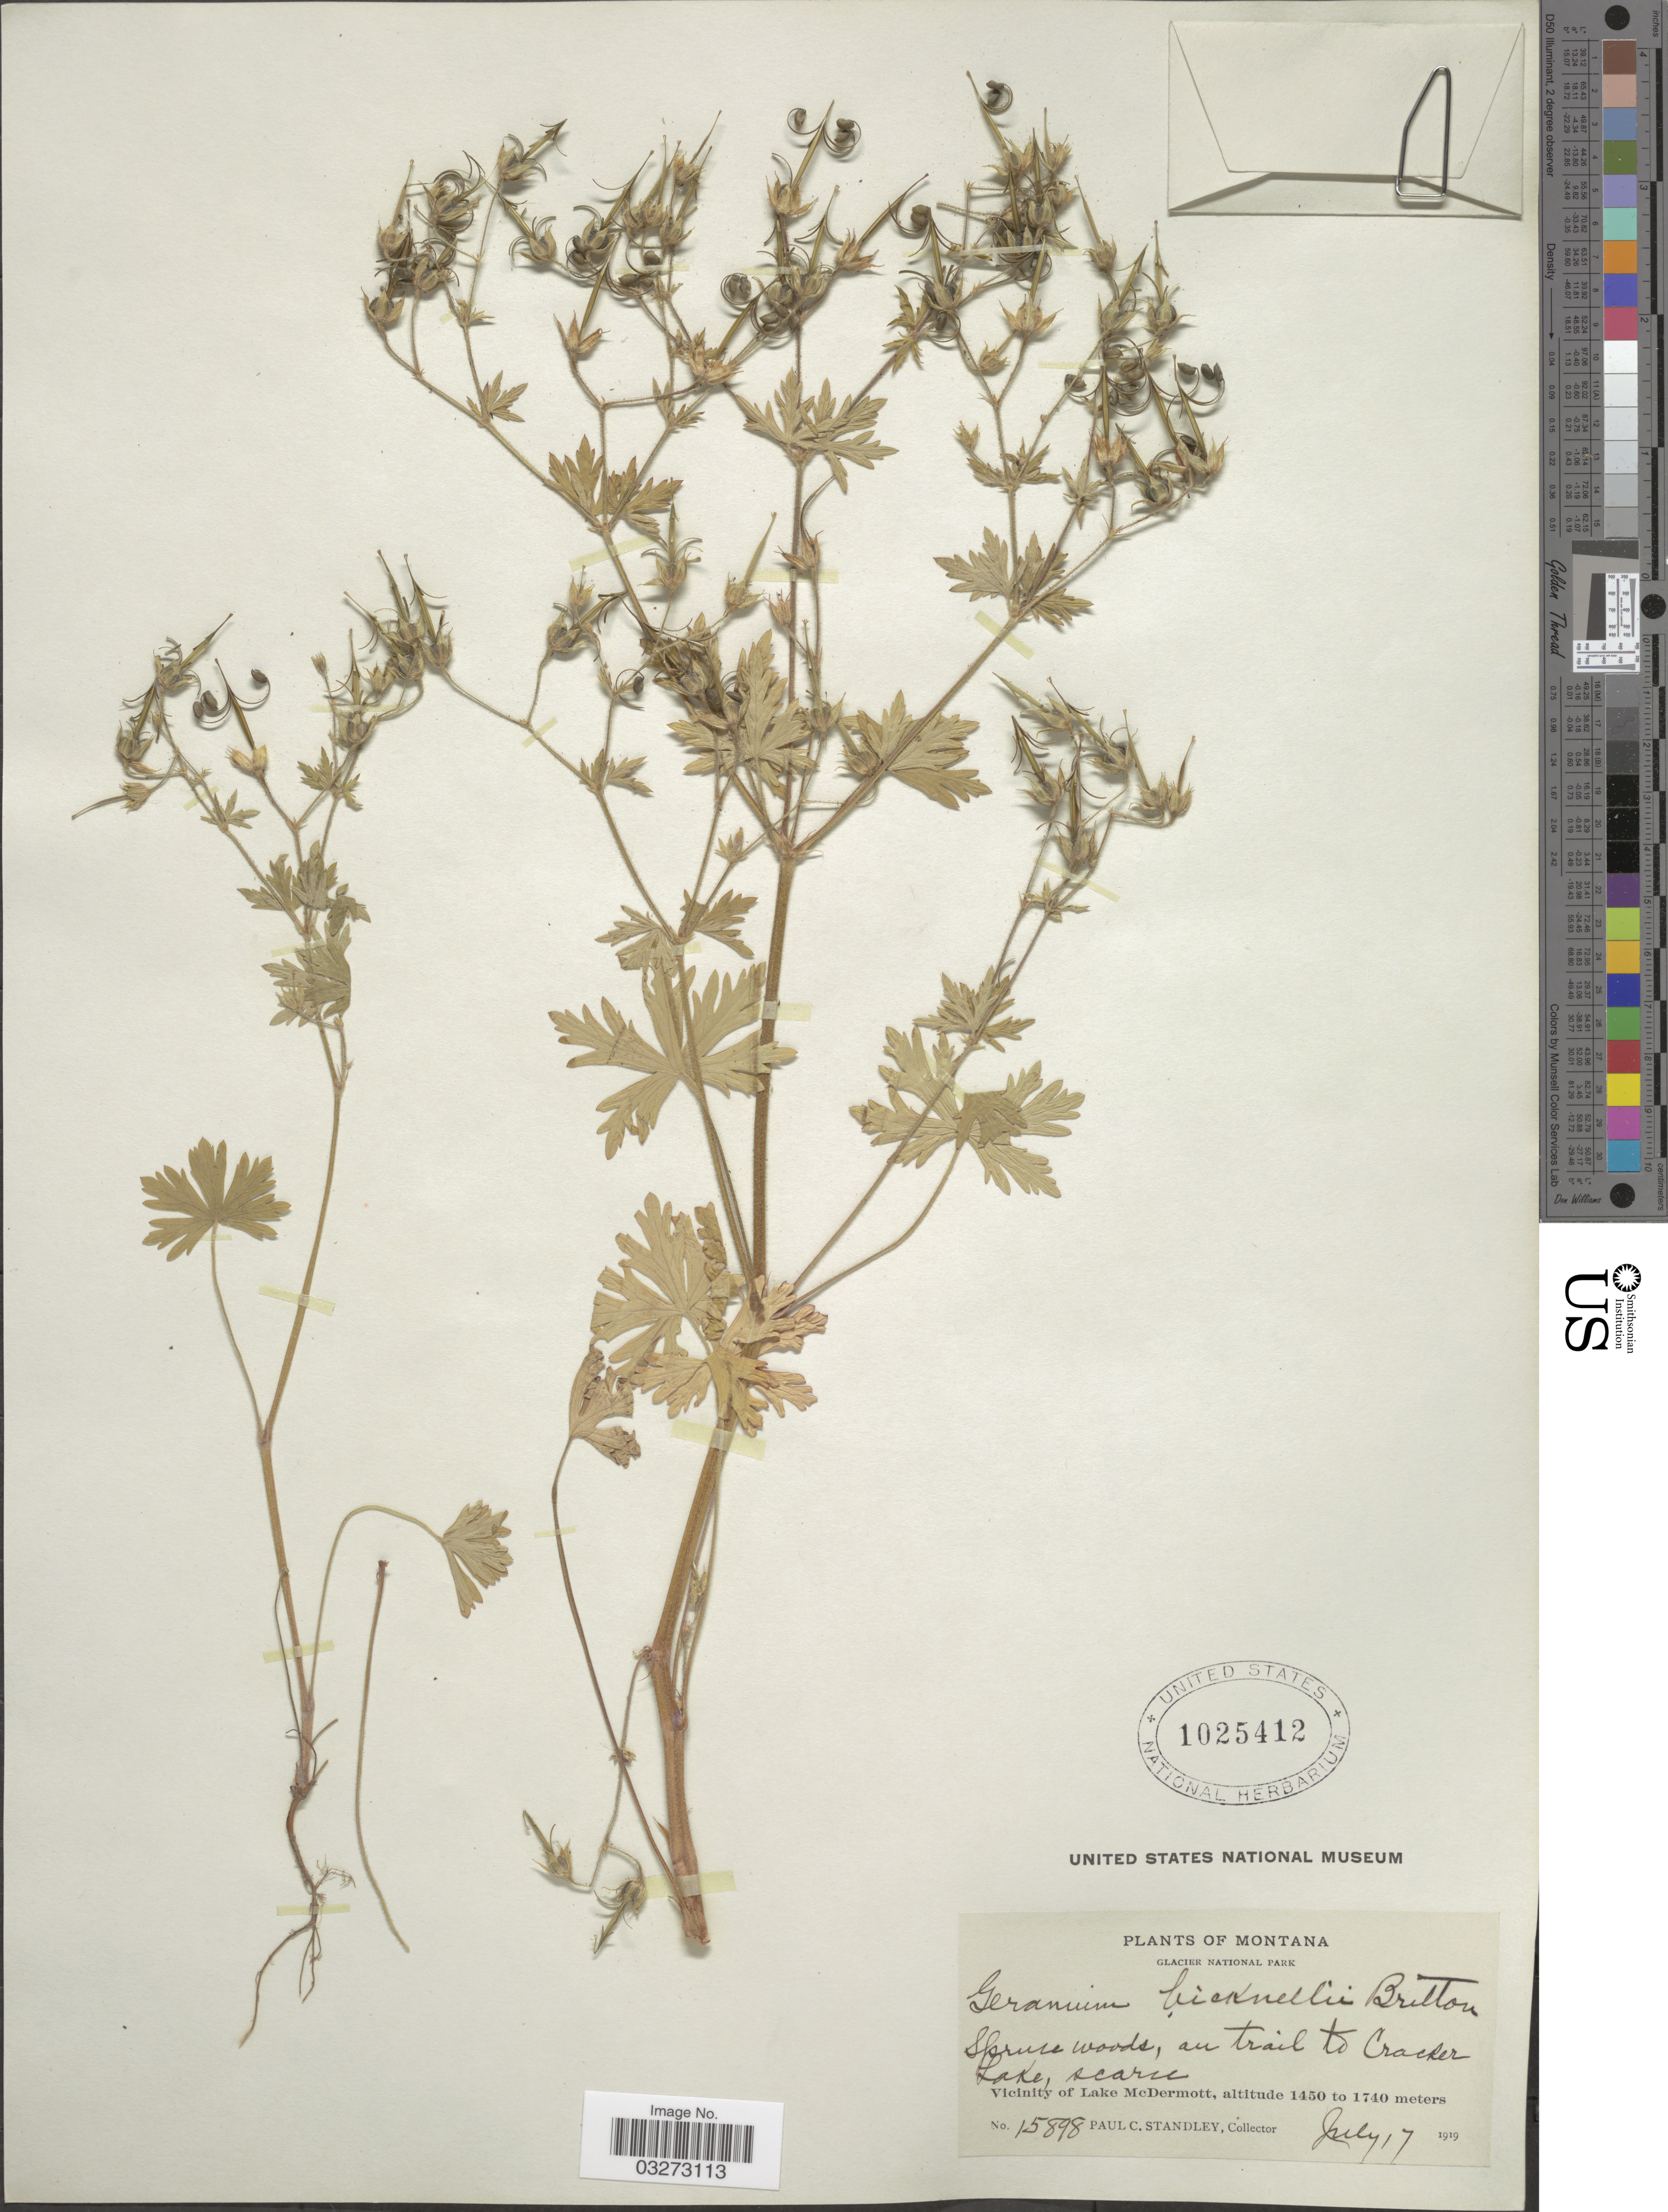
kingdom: Plantae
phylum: Tracheophyta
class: Magnoliopsida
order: Geraniales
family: Geraniaceae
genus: Geranium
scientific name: Geranium bicknellii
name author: Britton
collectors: P. C. Standley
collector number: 15898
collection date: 1919-07-17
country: United States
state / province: Montana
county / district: Glacier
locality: Glacier National Park, Spruce woods, an trail to Cracker Lake, Vicinity of Lake McDermott.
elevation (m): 1450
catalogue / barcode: US 1025412